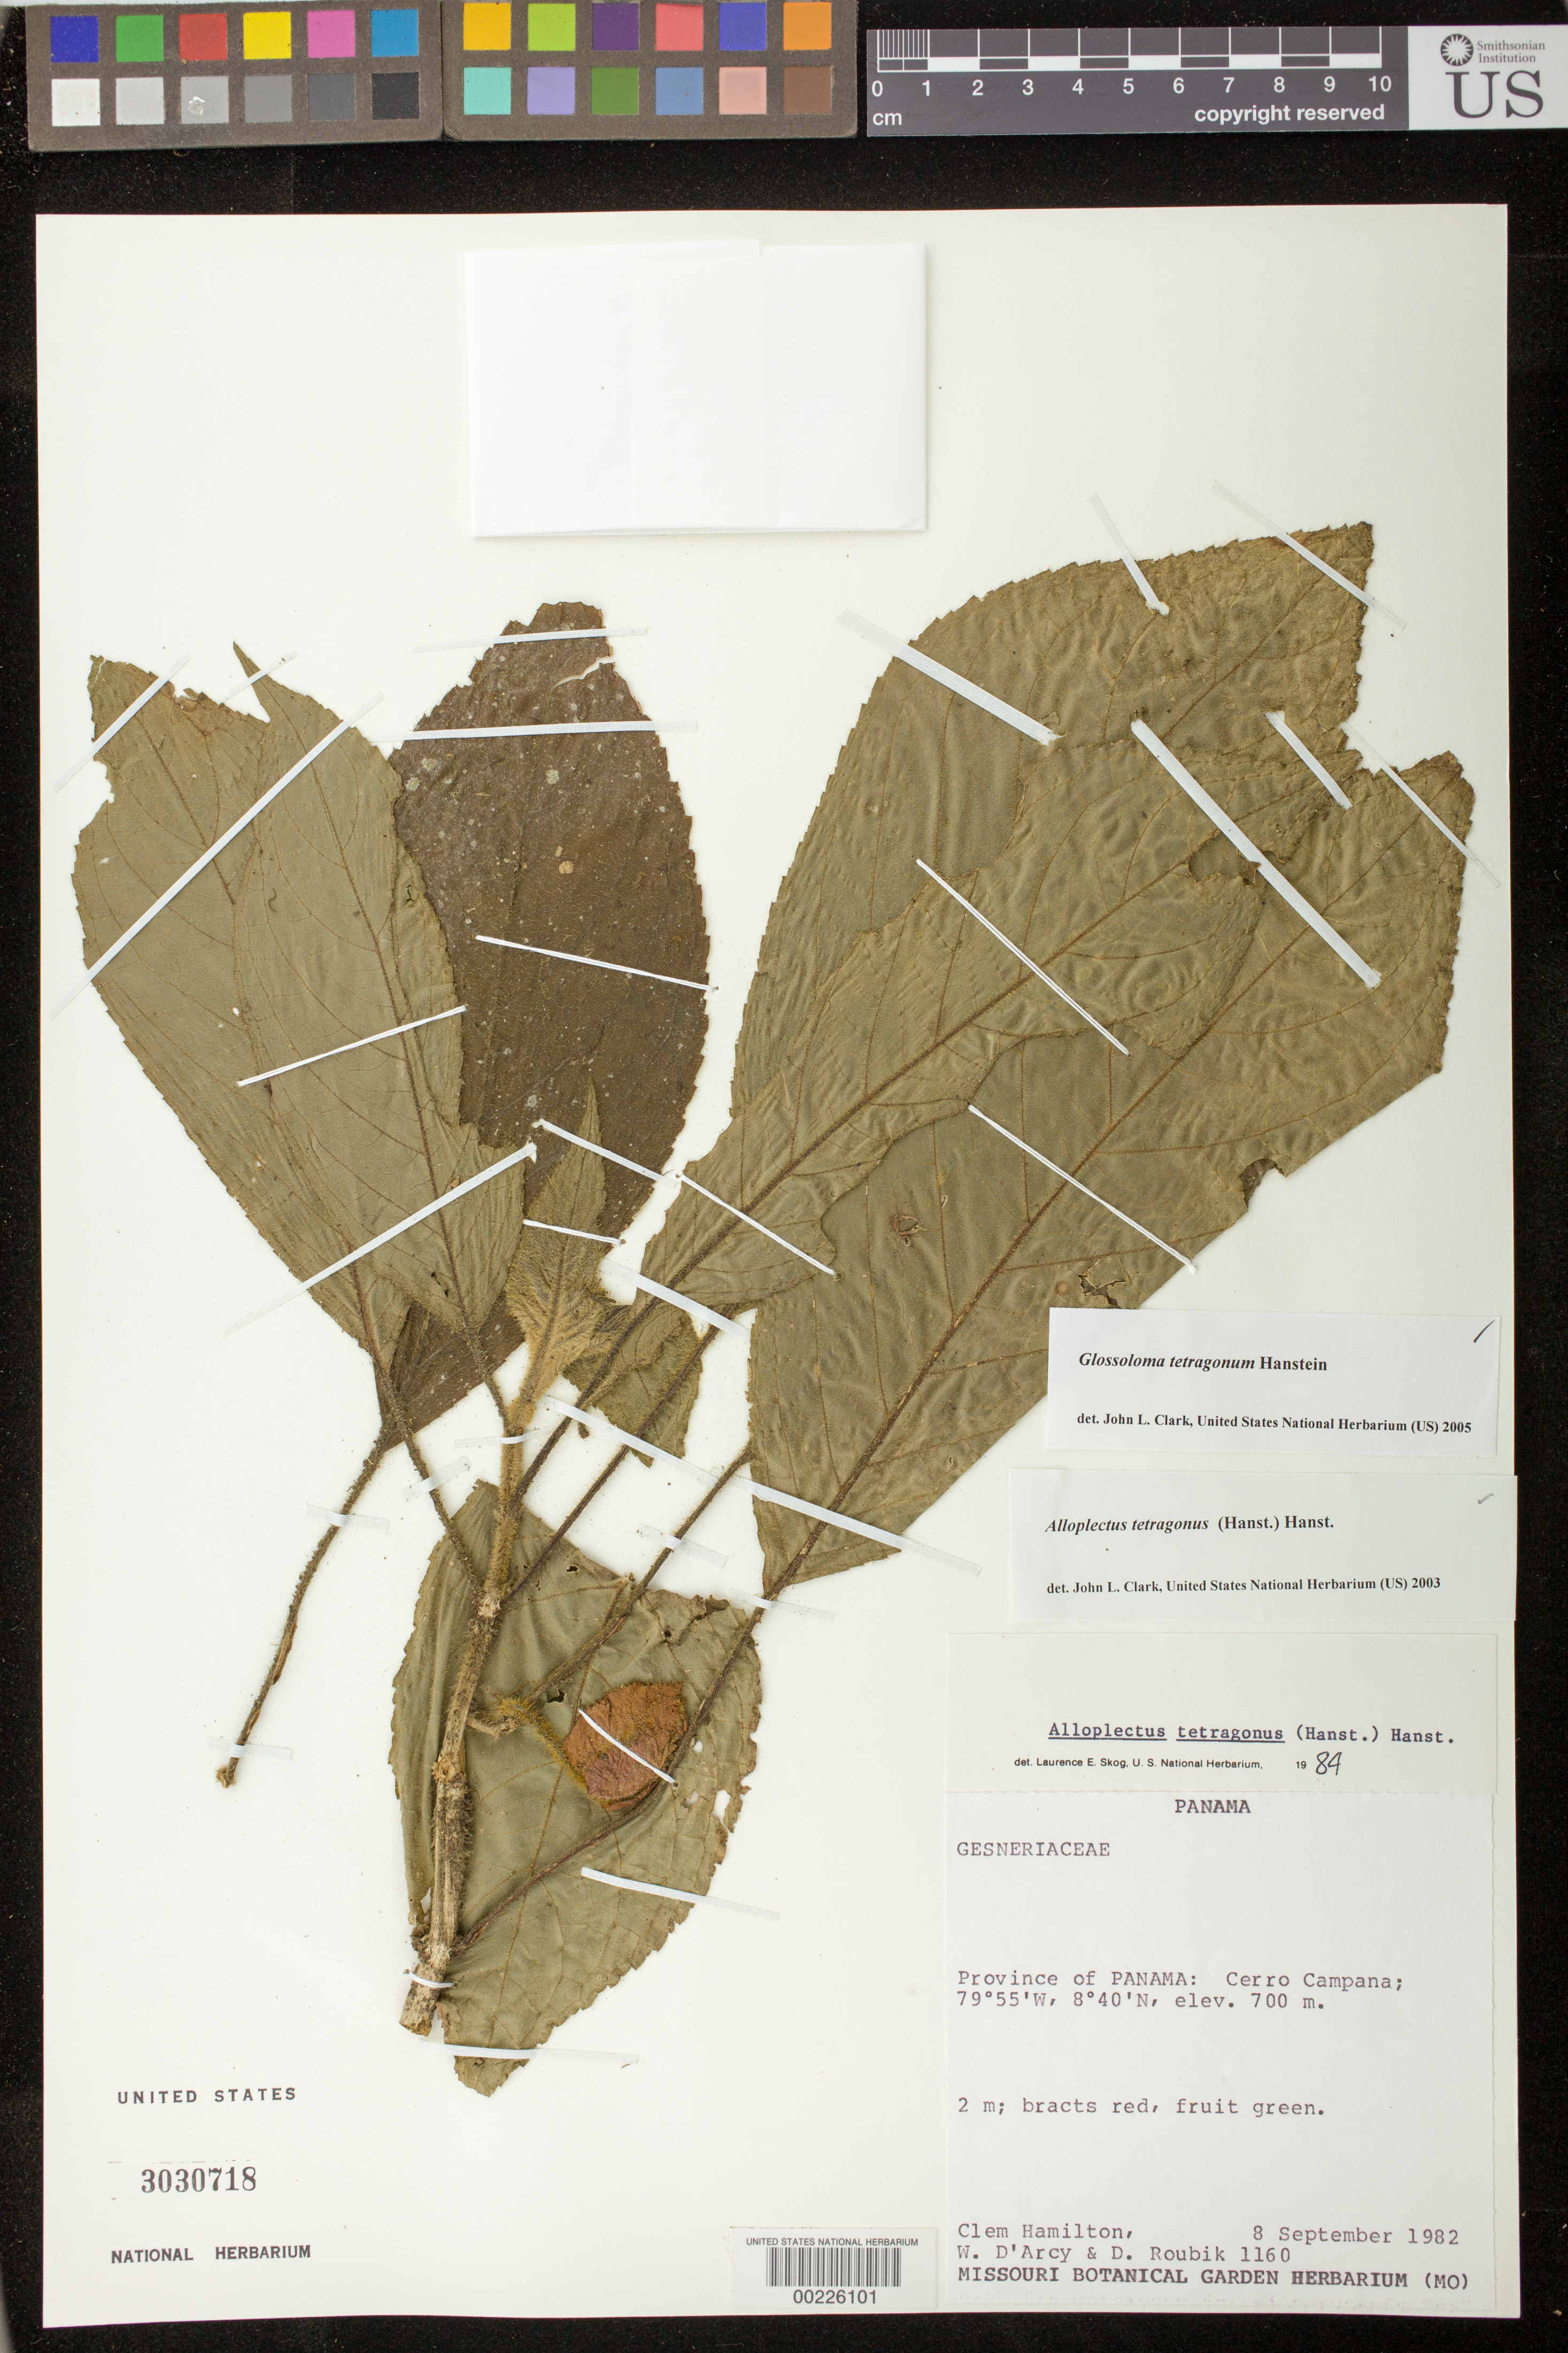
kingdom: Plantae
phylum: Tracheophyta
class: Magnoliopsida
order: Lamiales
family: Gesneriaceae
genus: Glossoloma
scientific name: Glossoloma tetragonum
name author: Hanst.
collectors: C. Hamilton, W. G. D'Arcy & D. Roubik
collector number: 1160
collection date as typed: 08 Sep 1982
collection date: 1982-09-08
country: Panama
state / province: Panamá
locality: Cerro Campana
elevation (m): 700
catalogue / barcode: US 3030718